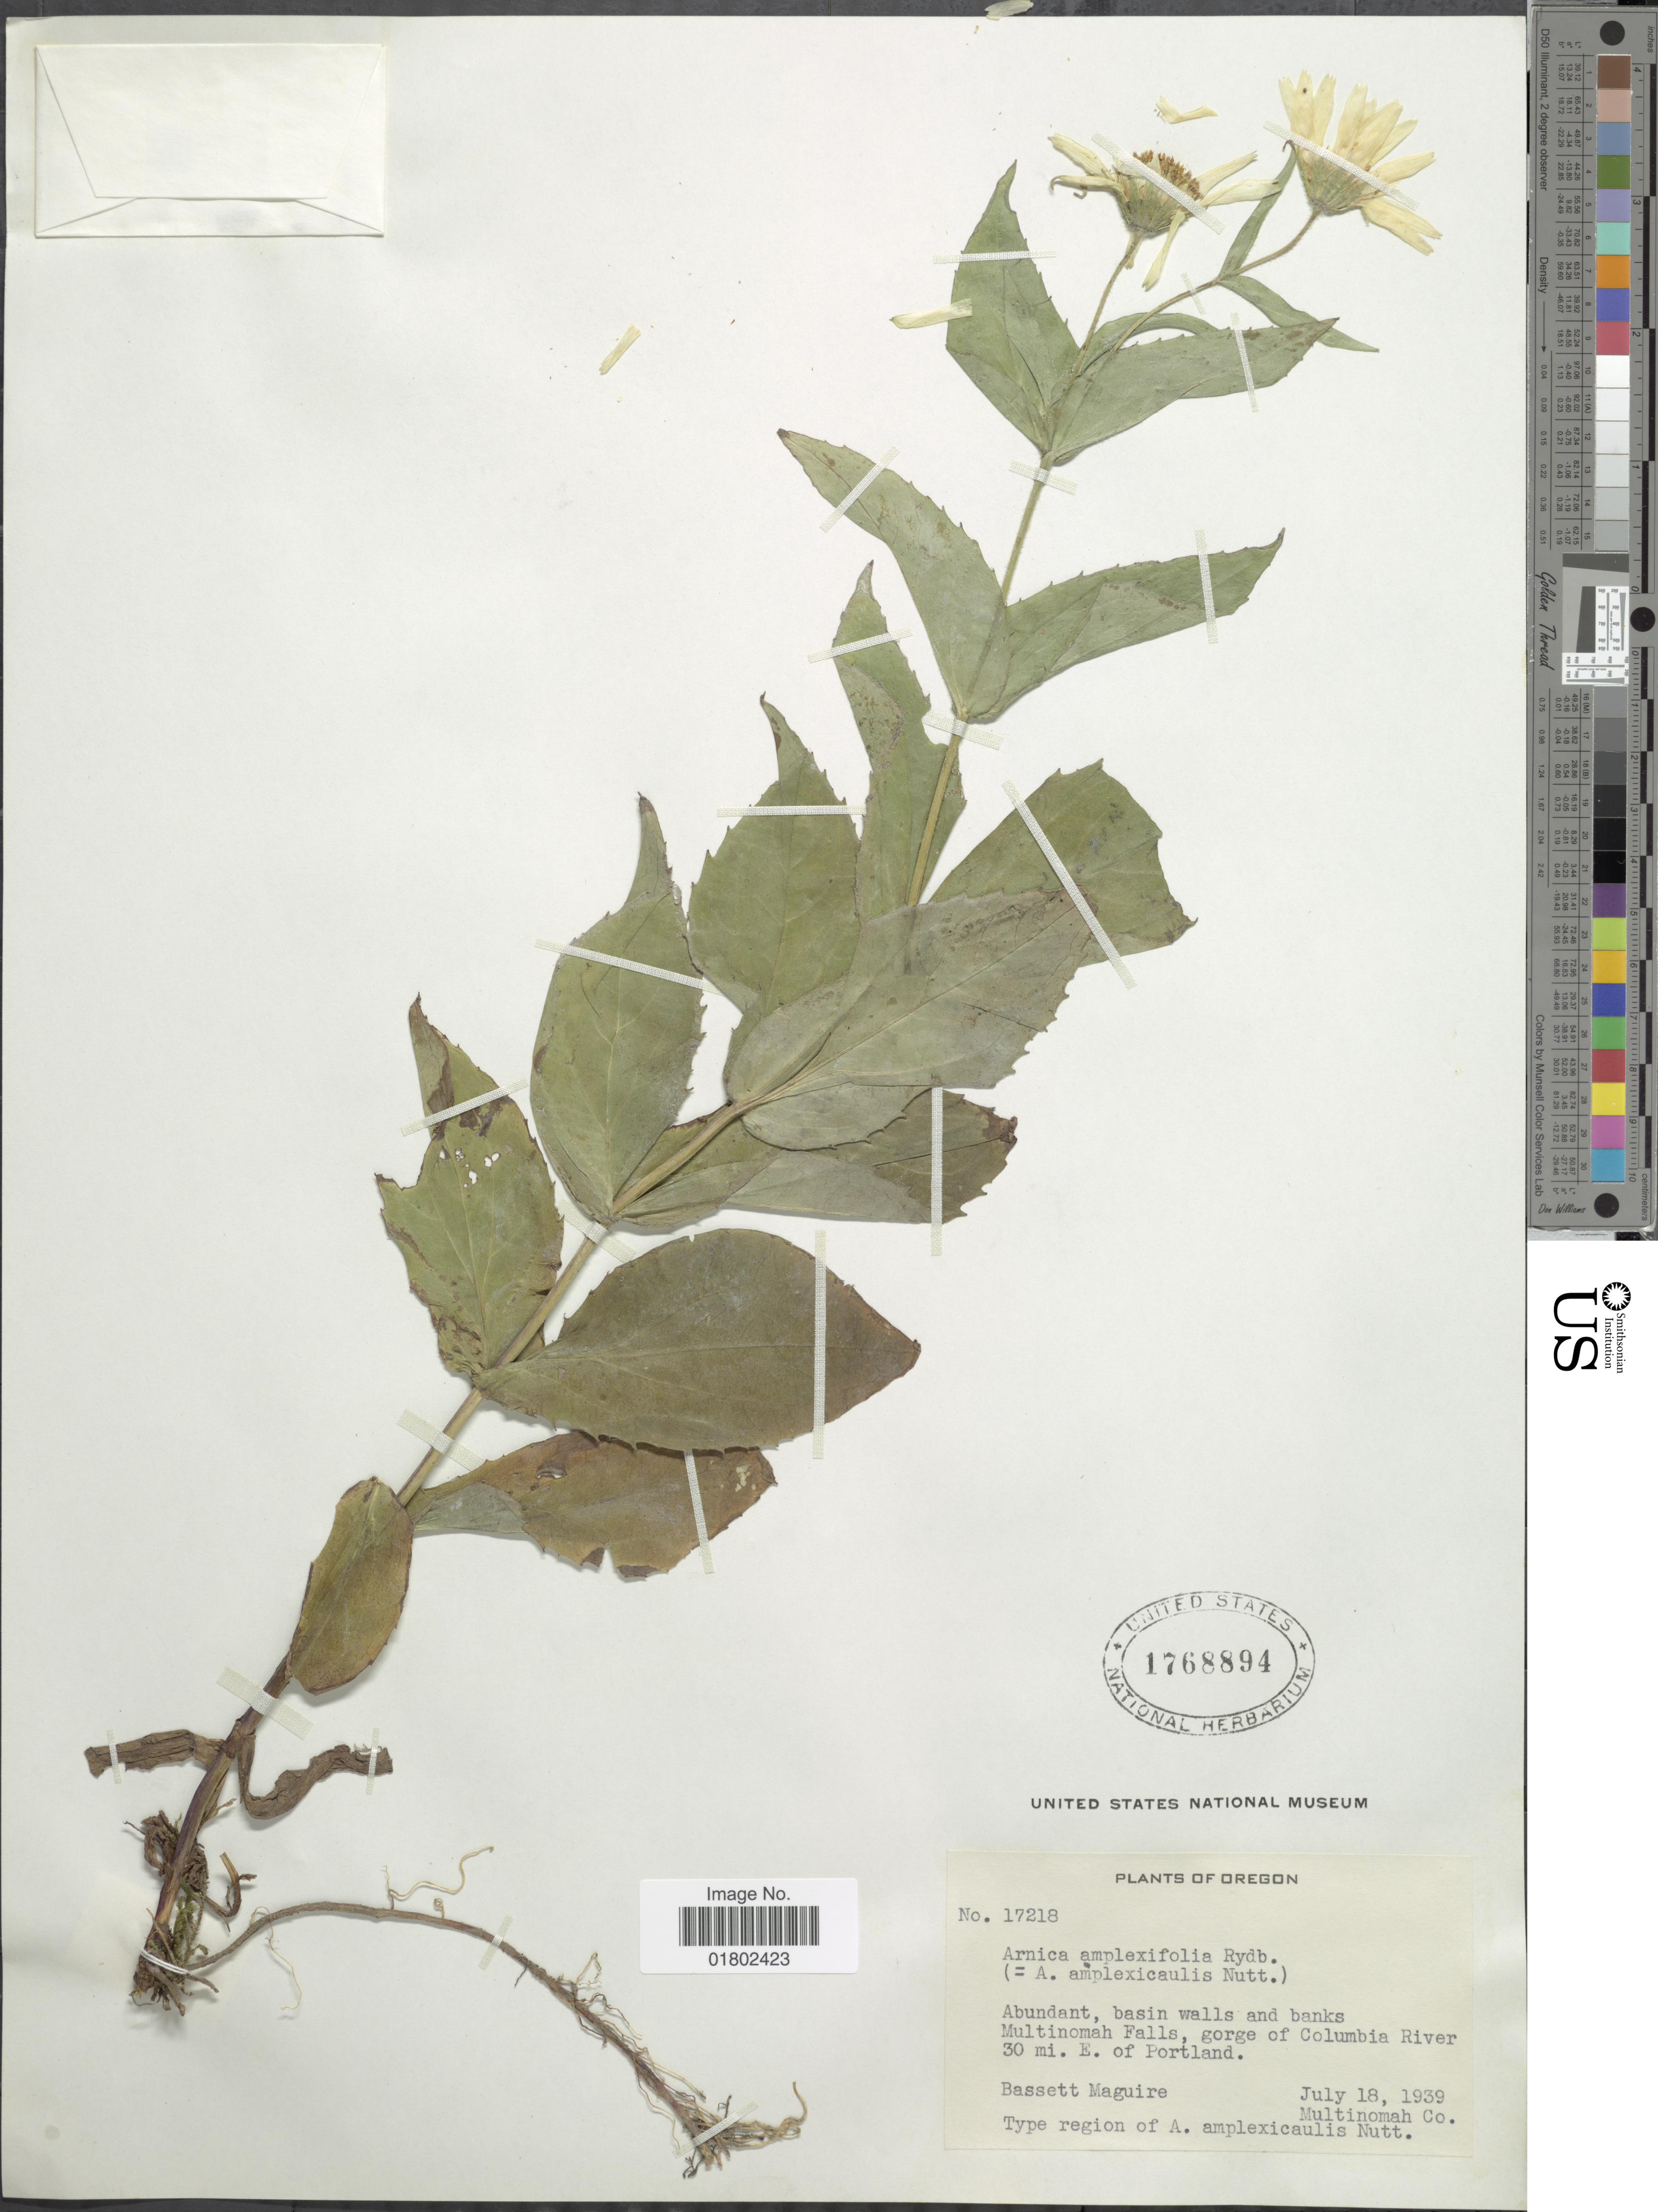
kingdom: Plantae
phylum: Tracheophyta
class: Magnoliopsida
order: Asterales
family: Asteraceae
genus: Arnica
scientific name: Arnica amplexifolia subsp. genuina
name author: Maguire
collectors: B. Maguire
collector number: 17218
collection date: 1939-07-18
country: United States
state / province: Oregon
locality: Multinomah Falls, gorge of Columbia River, 30 mi. E. of Portland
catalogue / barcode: US 1768894